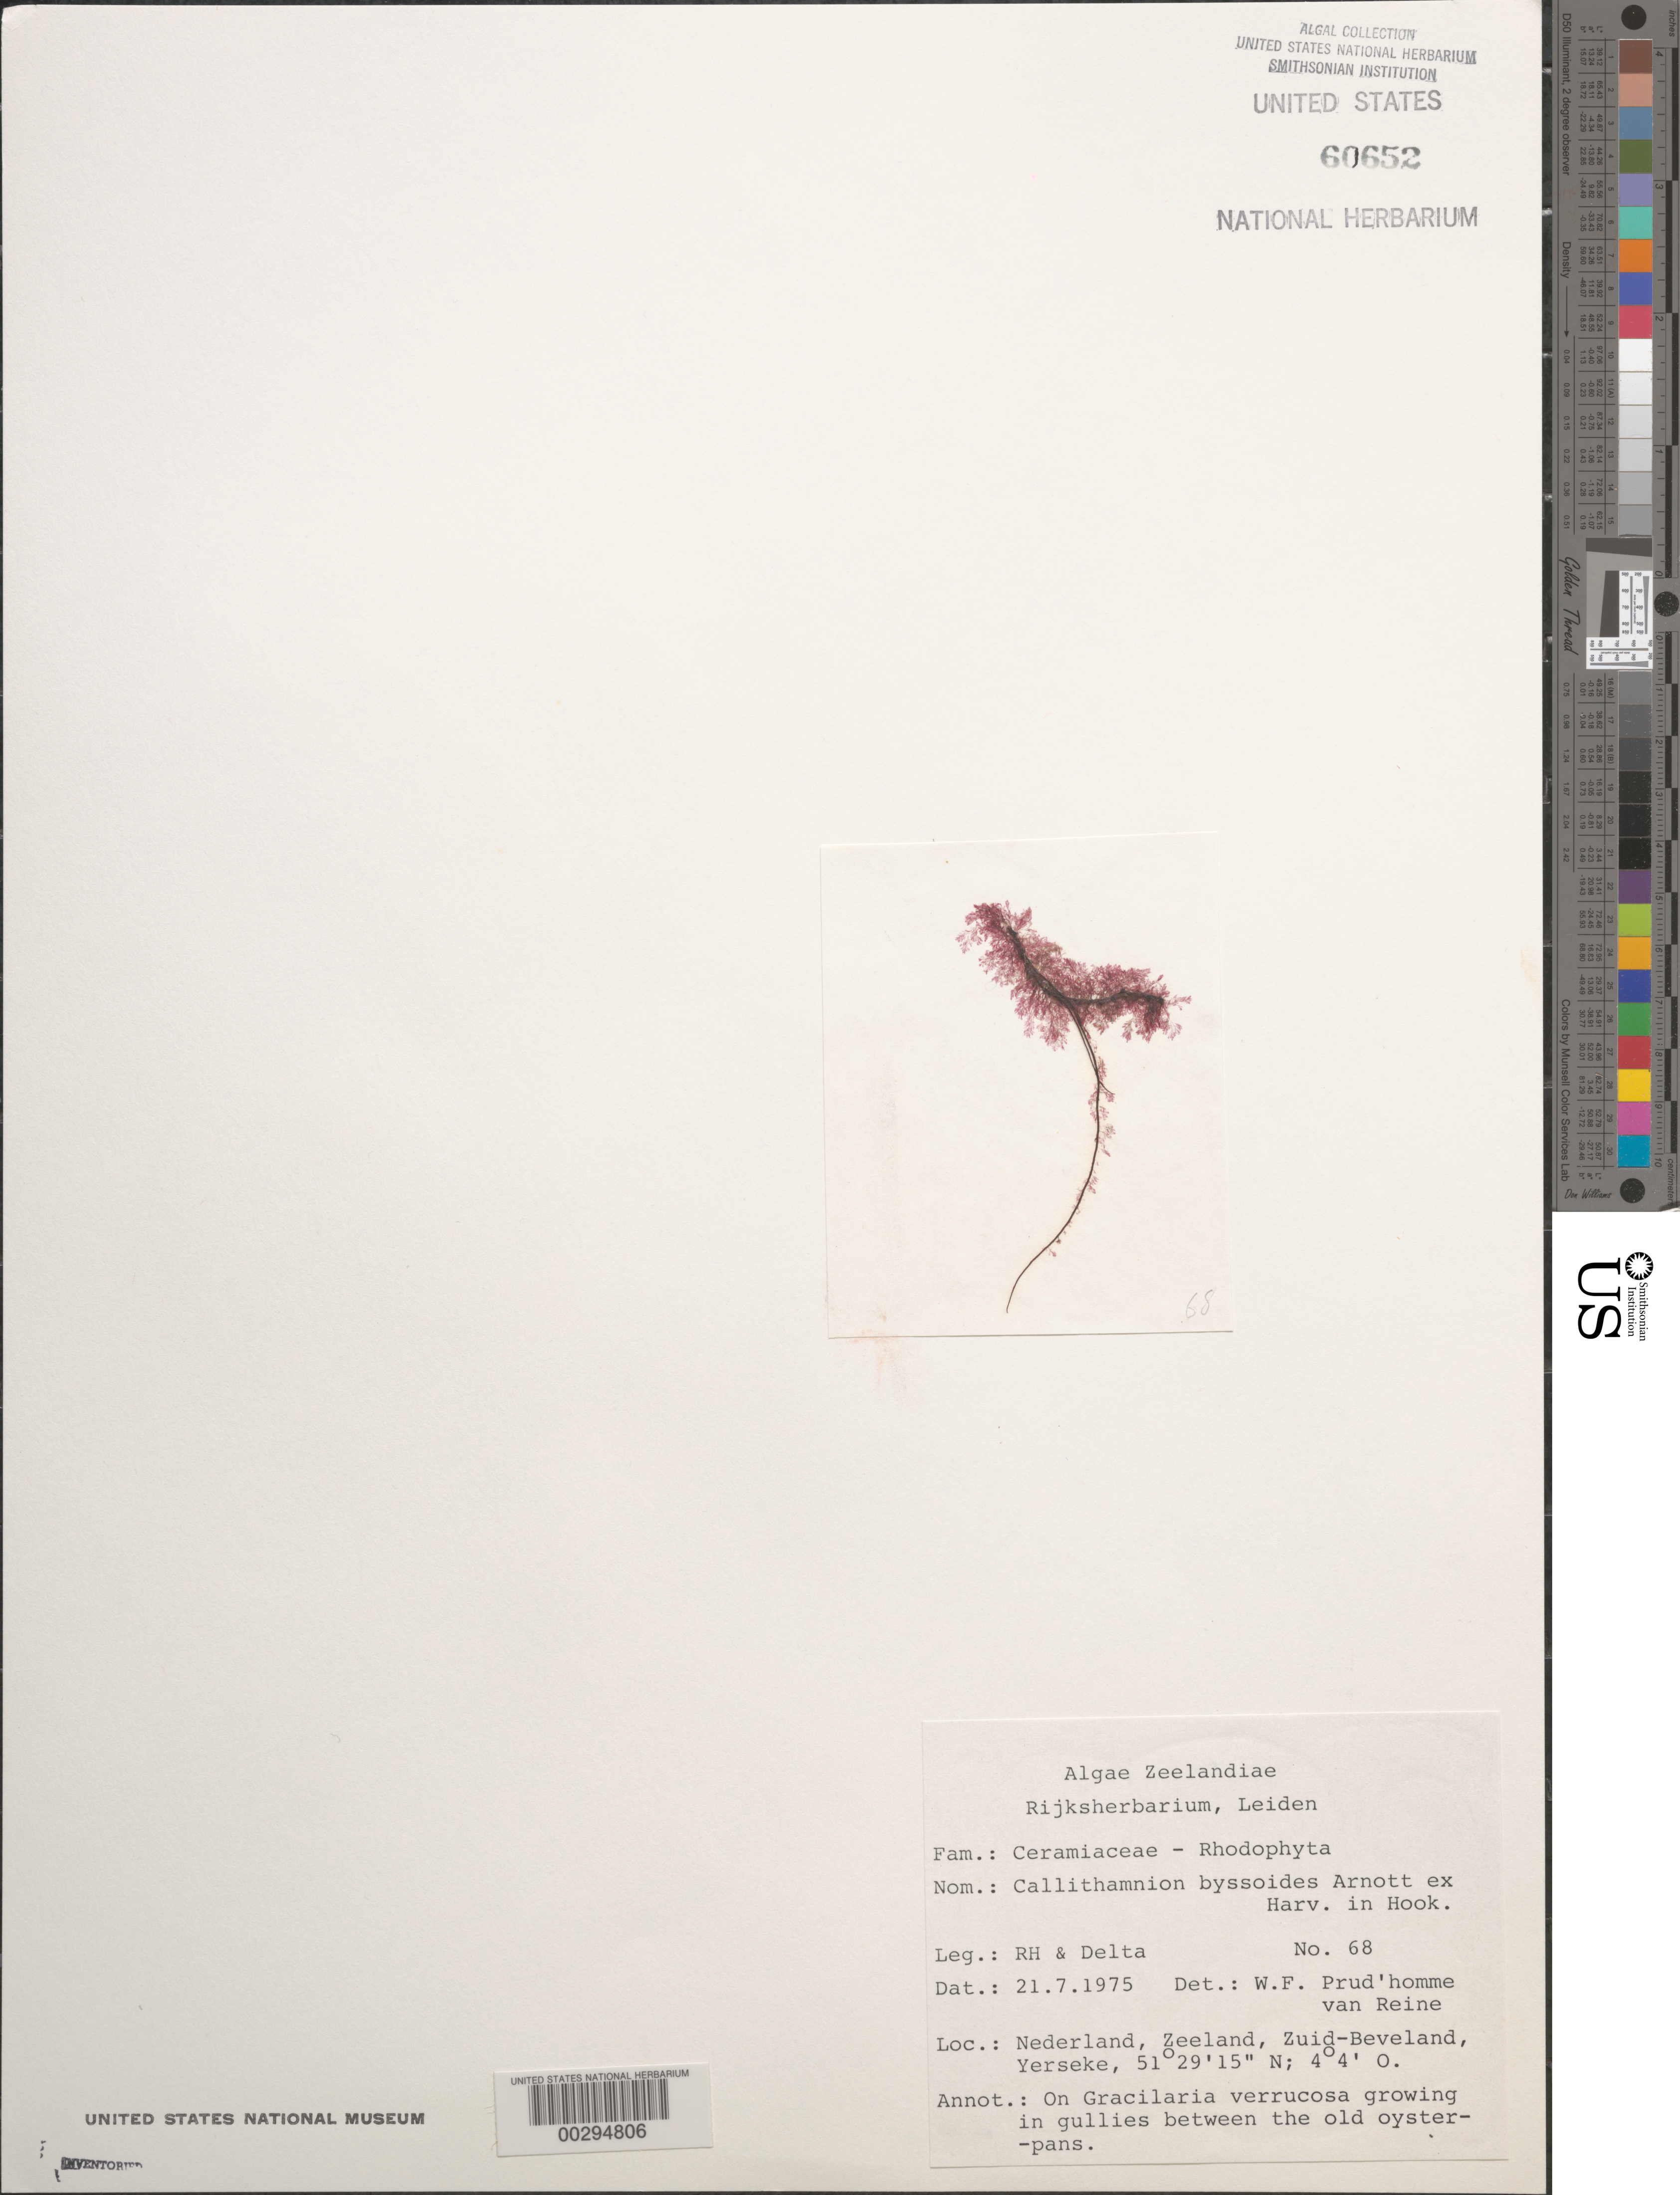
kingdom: Plantae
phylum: Rhodophyta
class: Florideophyceae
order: Ceramiales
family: Callithamniaceae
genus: Aglaothamnion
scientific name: Aglaothamnion tenuissimum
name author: (Bonnem.) Feldm.-Maz.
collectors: R.H. & Delta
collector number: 68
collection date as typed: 21 Jul 1975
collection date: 1975-07-21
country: Netherlands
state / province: Zeeland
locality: Yerseke, zuid-beveland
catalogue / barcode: US 60652